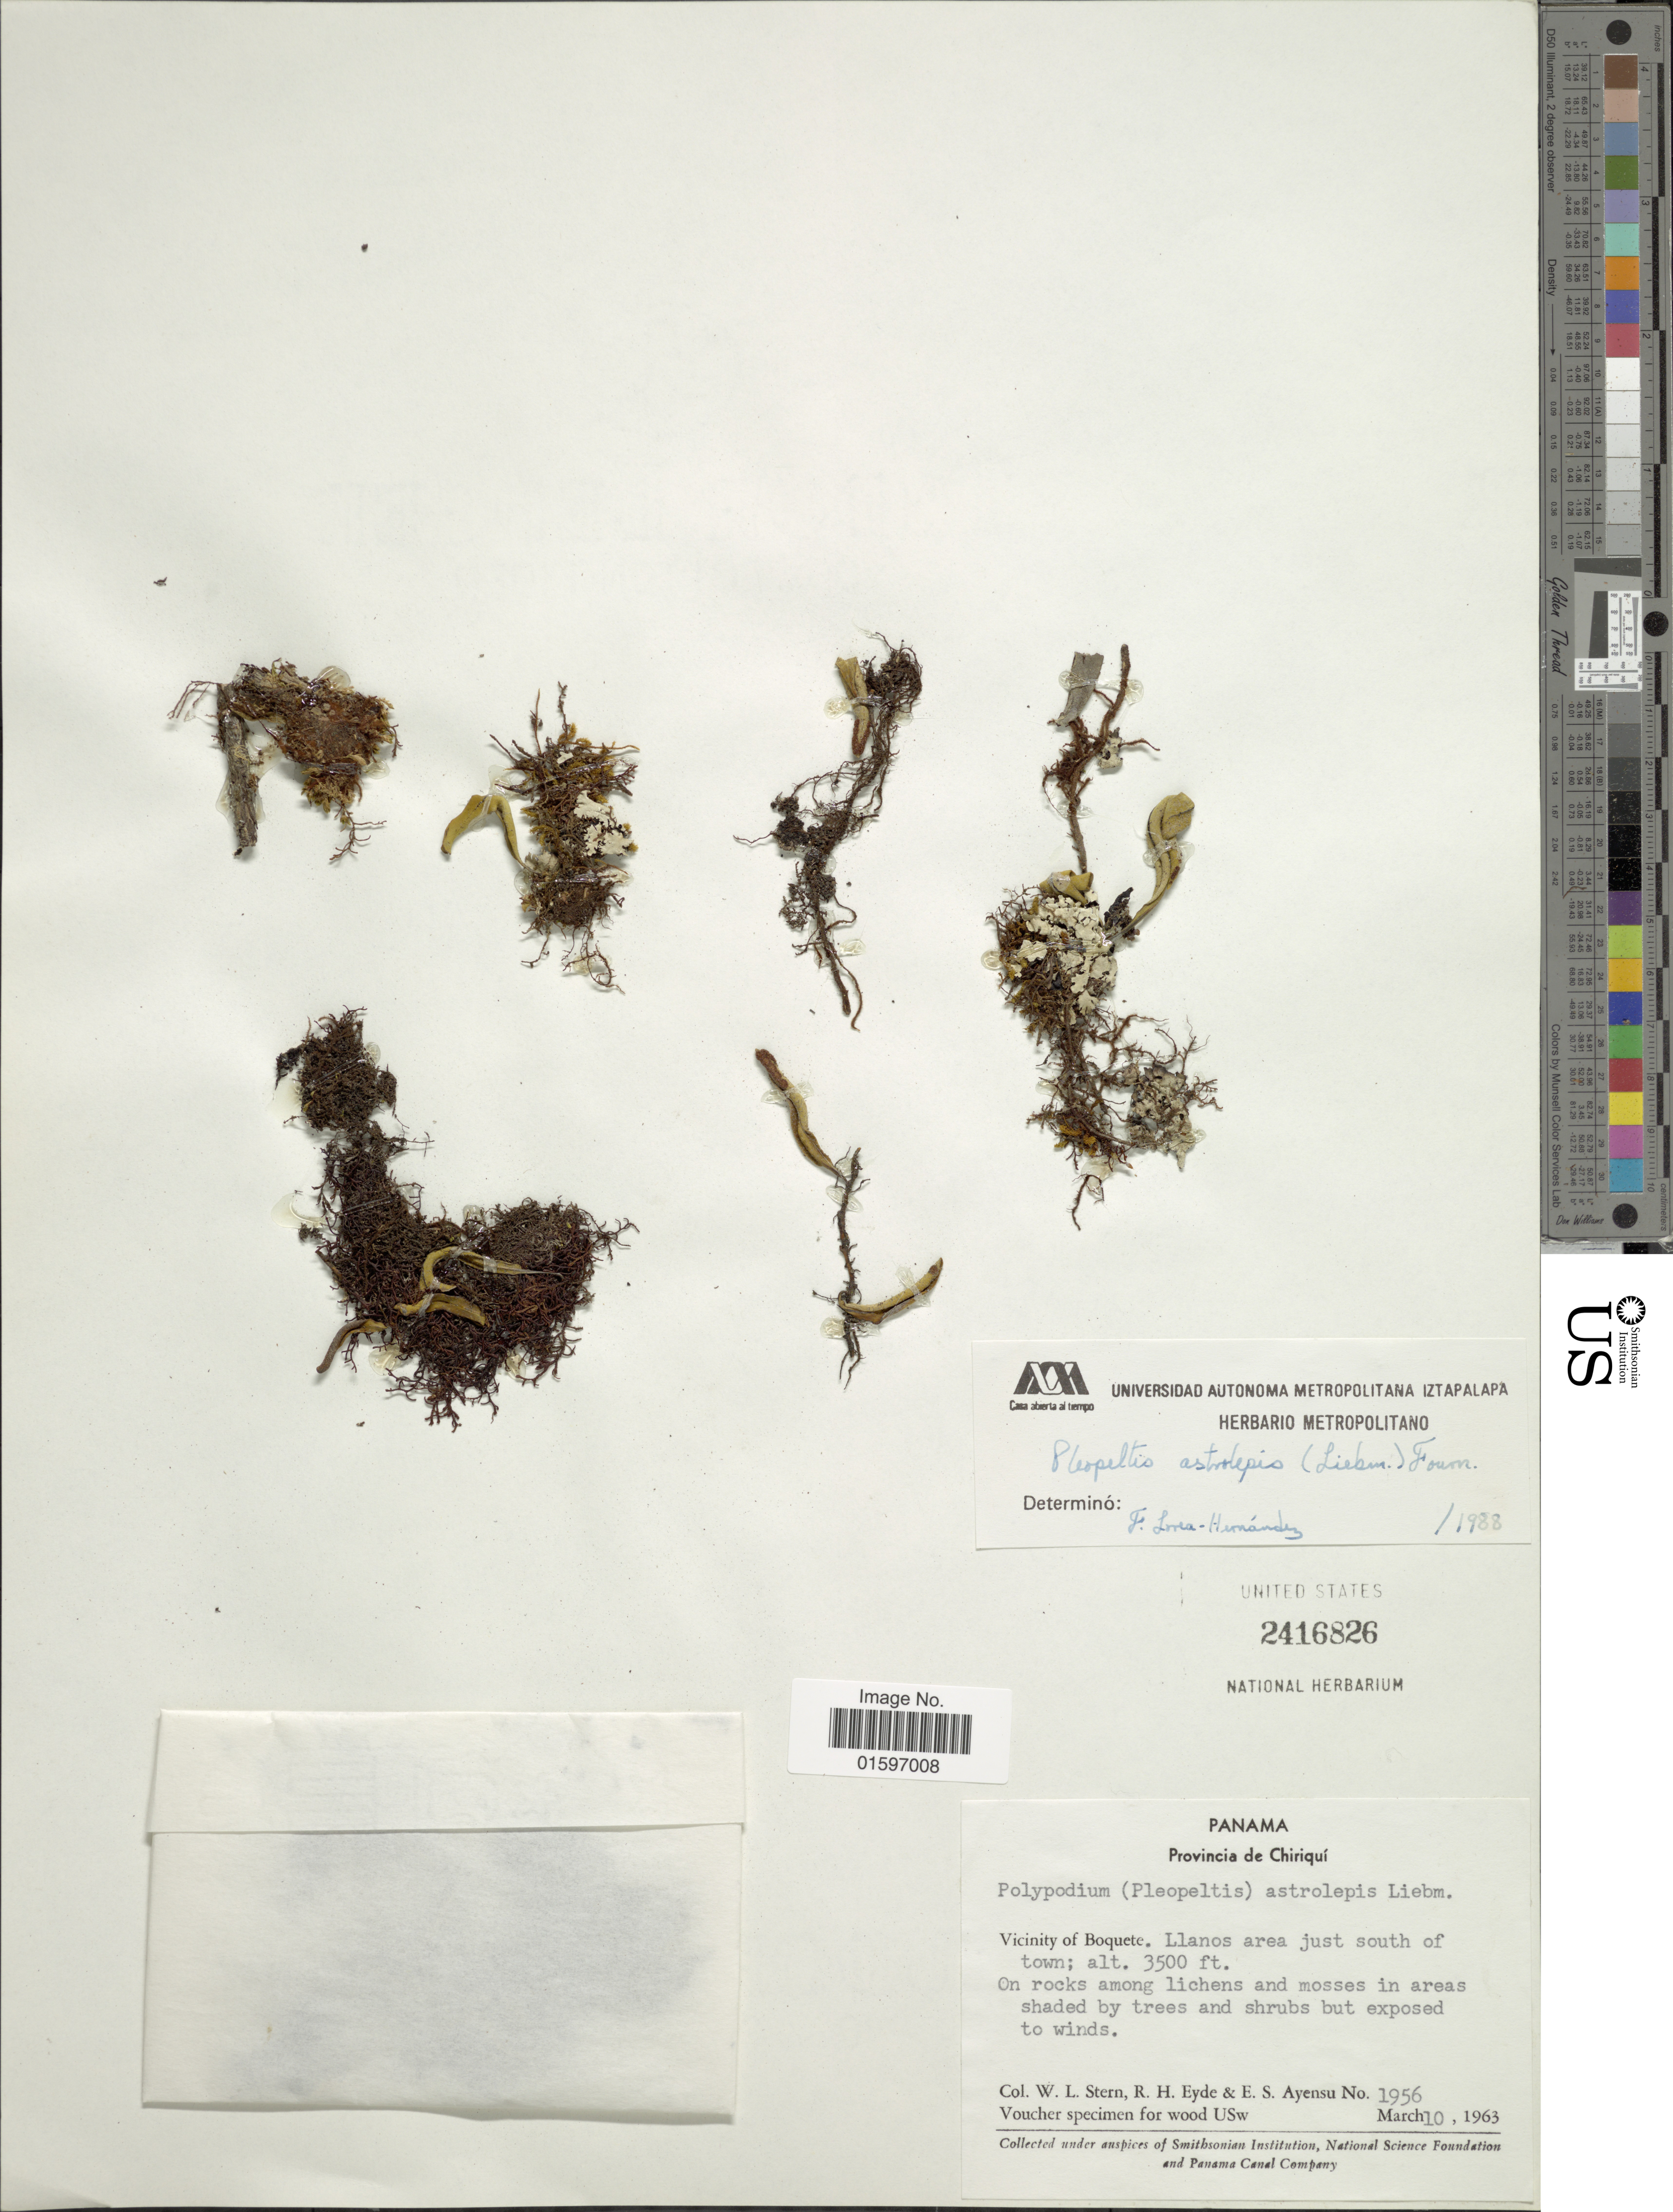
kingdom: Plantae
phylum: Tracheophyta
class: Polypodiopsida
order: Polypodiales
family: Polypodiaceae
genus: Pleopeltis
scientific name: Pleopeltis astrolepis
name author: (Liebm.) E. Fourn.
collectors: W. L. Stern, R. H. Eyde & E. S. Ayensu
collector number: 1956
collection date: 1963-03-10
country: Panama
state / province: Chiriqui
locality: Provincia de Chiriquí. Vicinity of Boquete. Llanos area just south of town.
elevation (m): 1067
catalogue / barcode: US 2416826